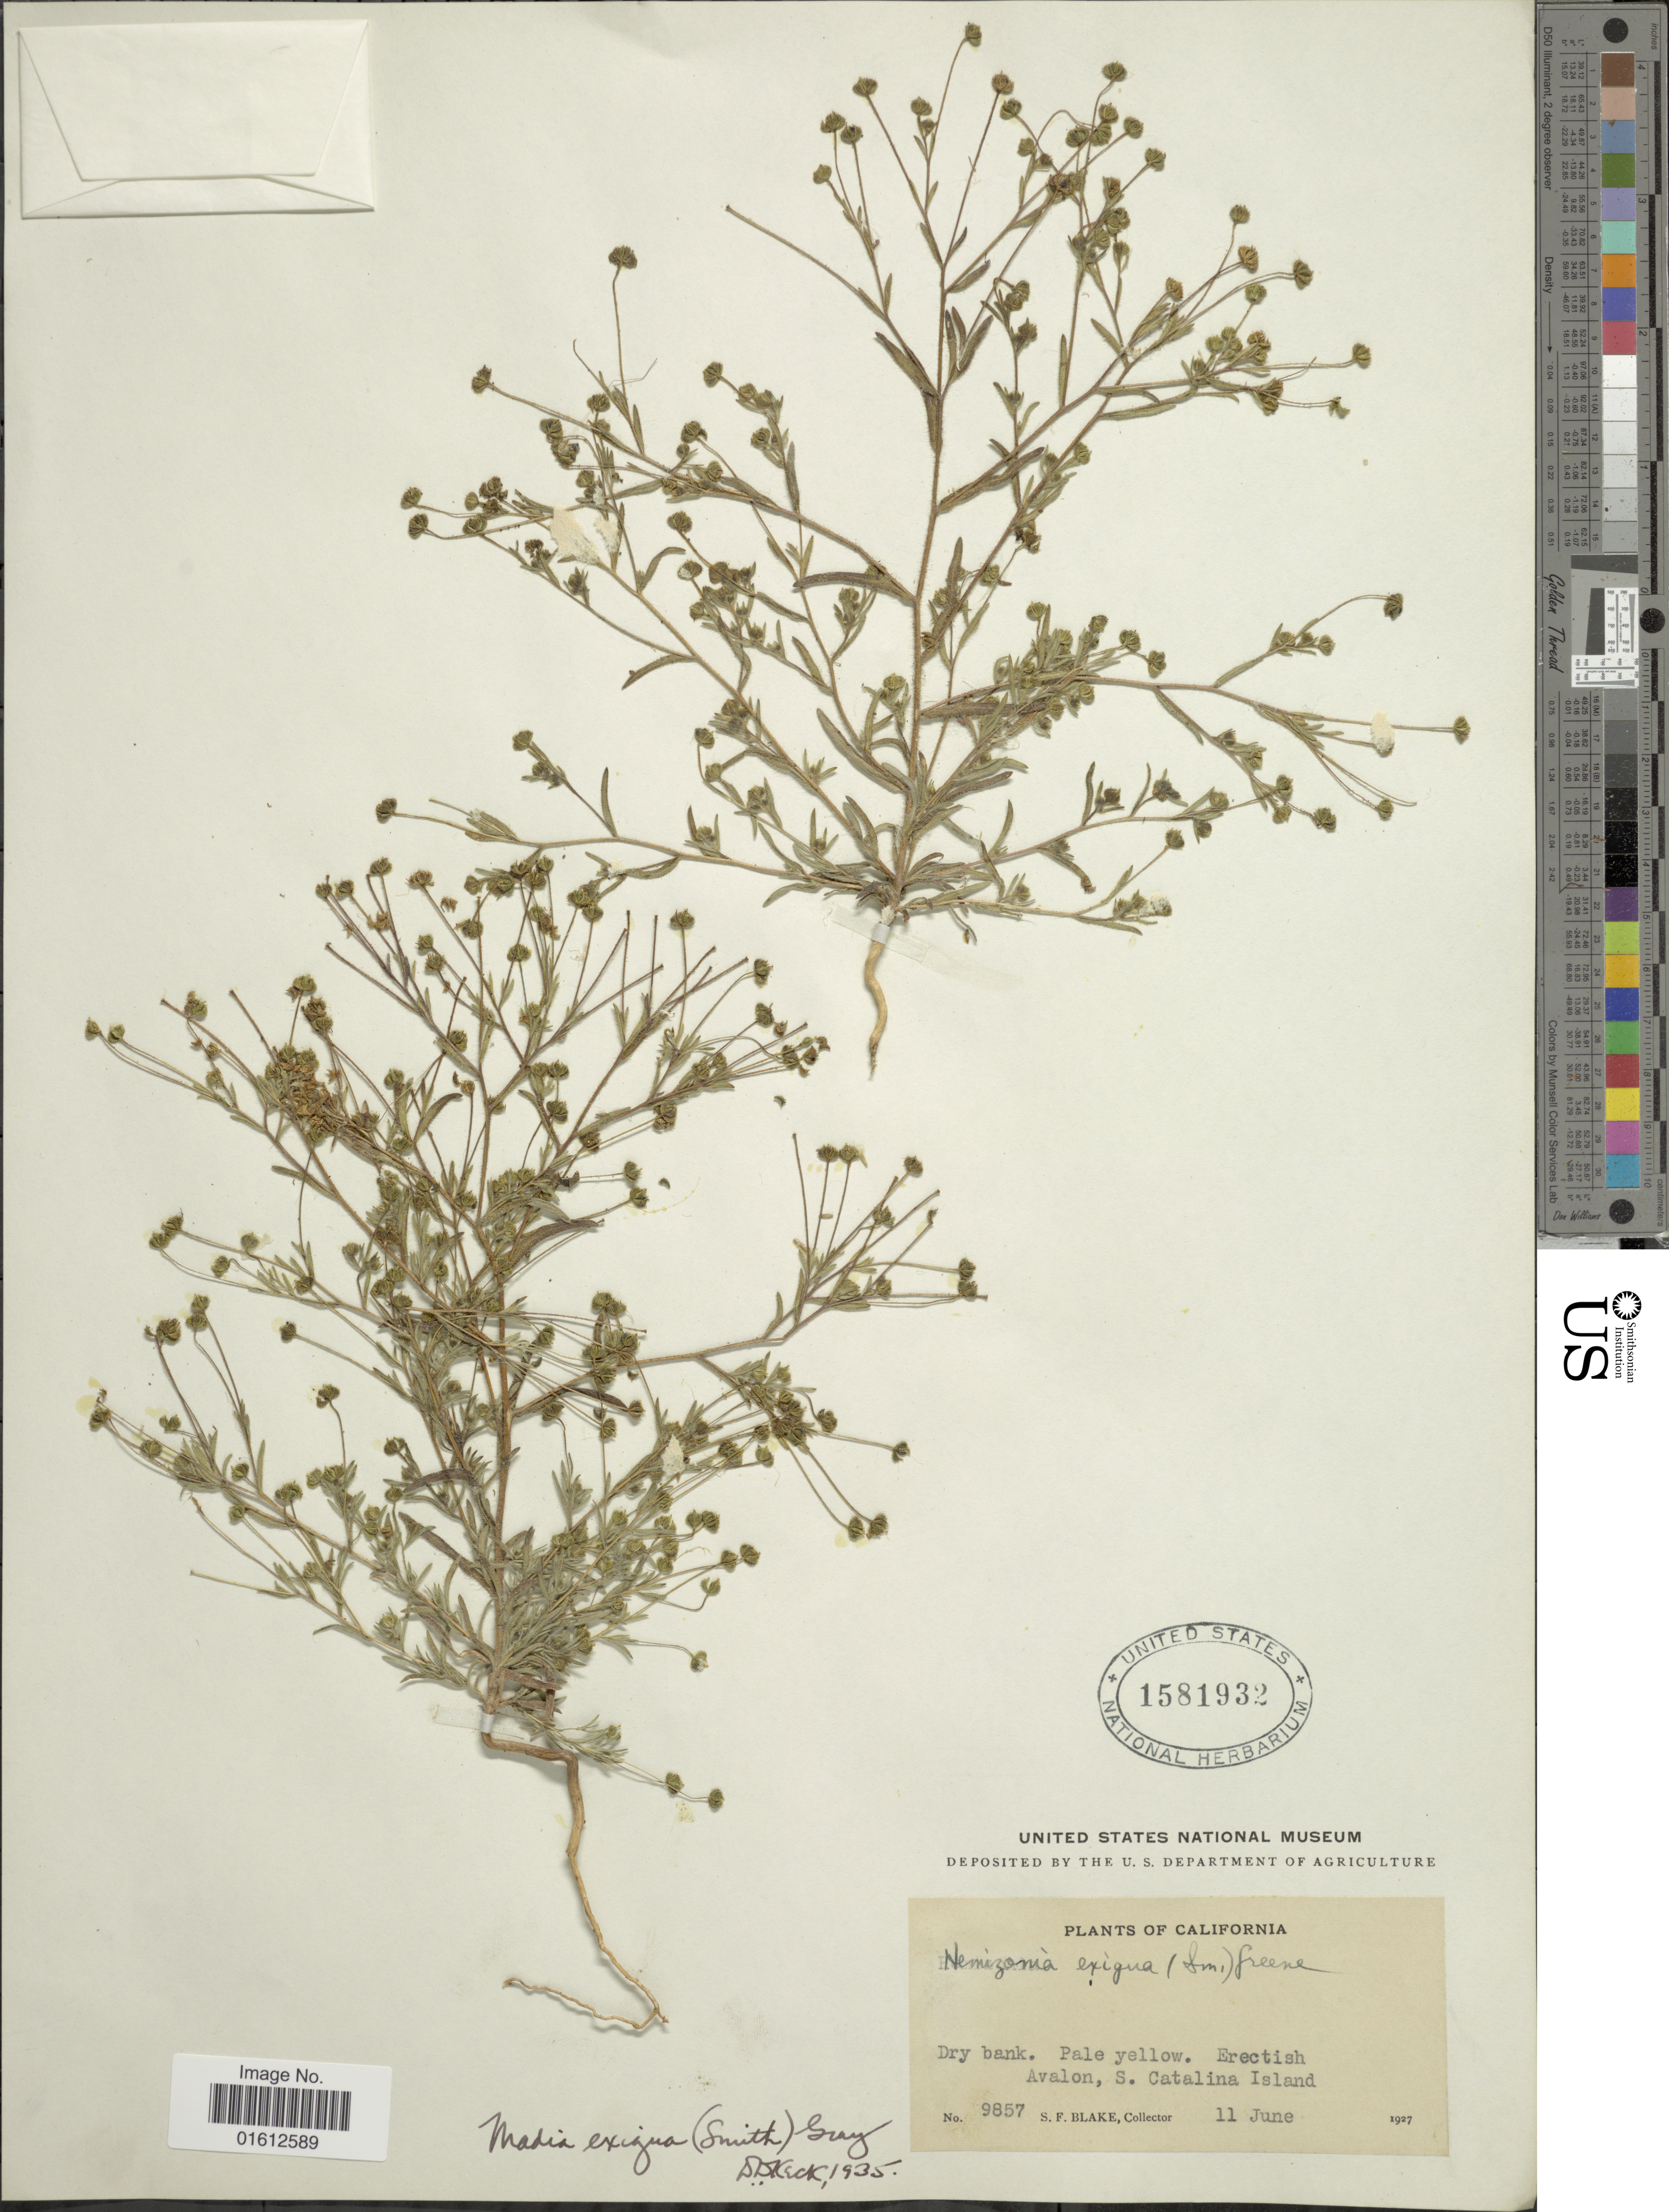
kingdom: Plantae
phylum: Tracheophyta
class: Magnoliopsida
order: Asterales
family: Asteraceae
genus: Madia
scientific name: Madia exigua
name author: (Sm.) A. Gray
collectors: S. Blake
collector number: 9857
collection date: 1927-06-11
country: United States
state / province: California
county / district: Los Angeles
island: Santa Catalina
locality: Avalon, S. Catalina Island.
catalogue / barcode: US 1581932